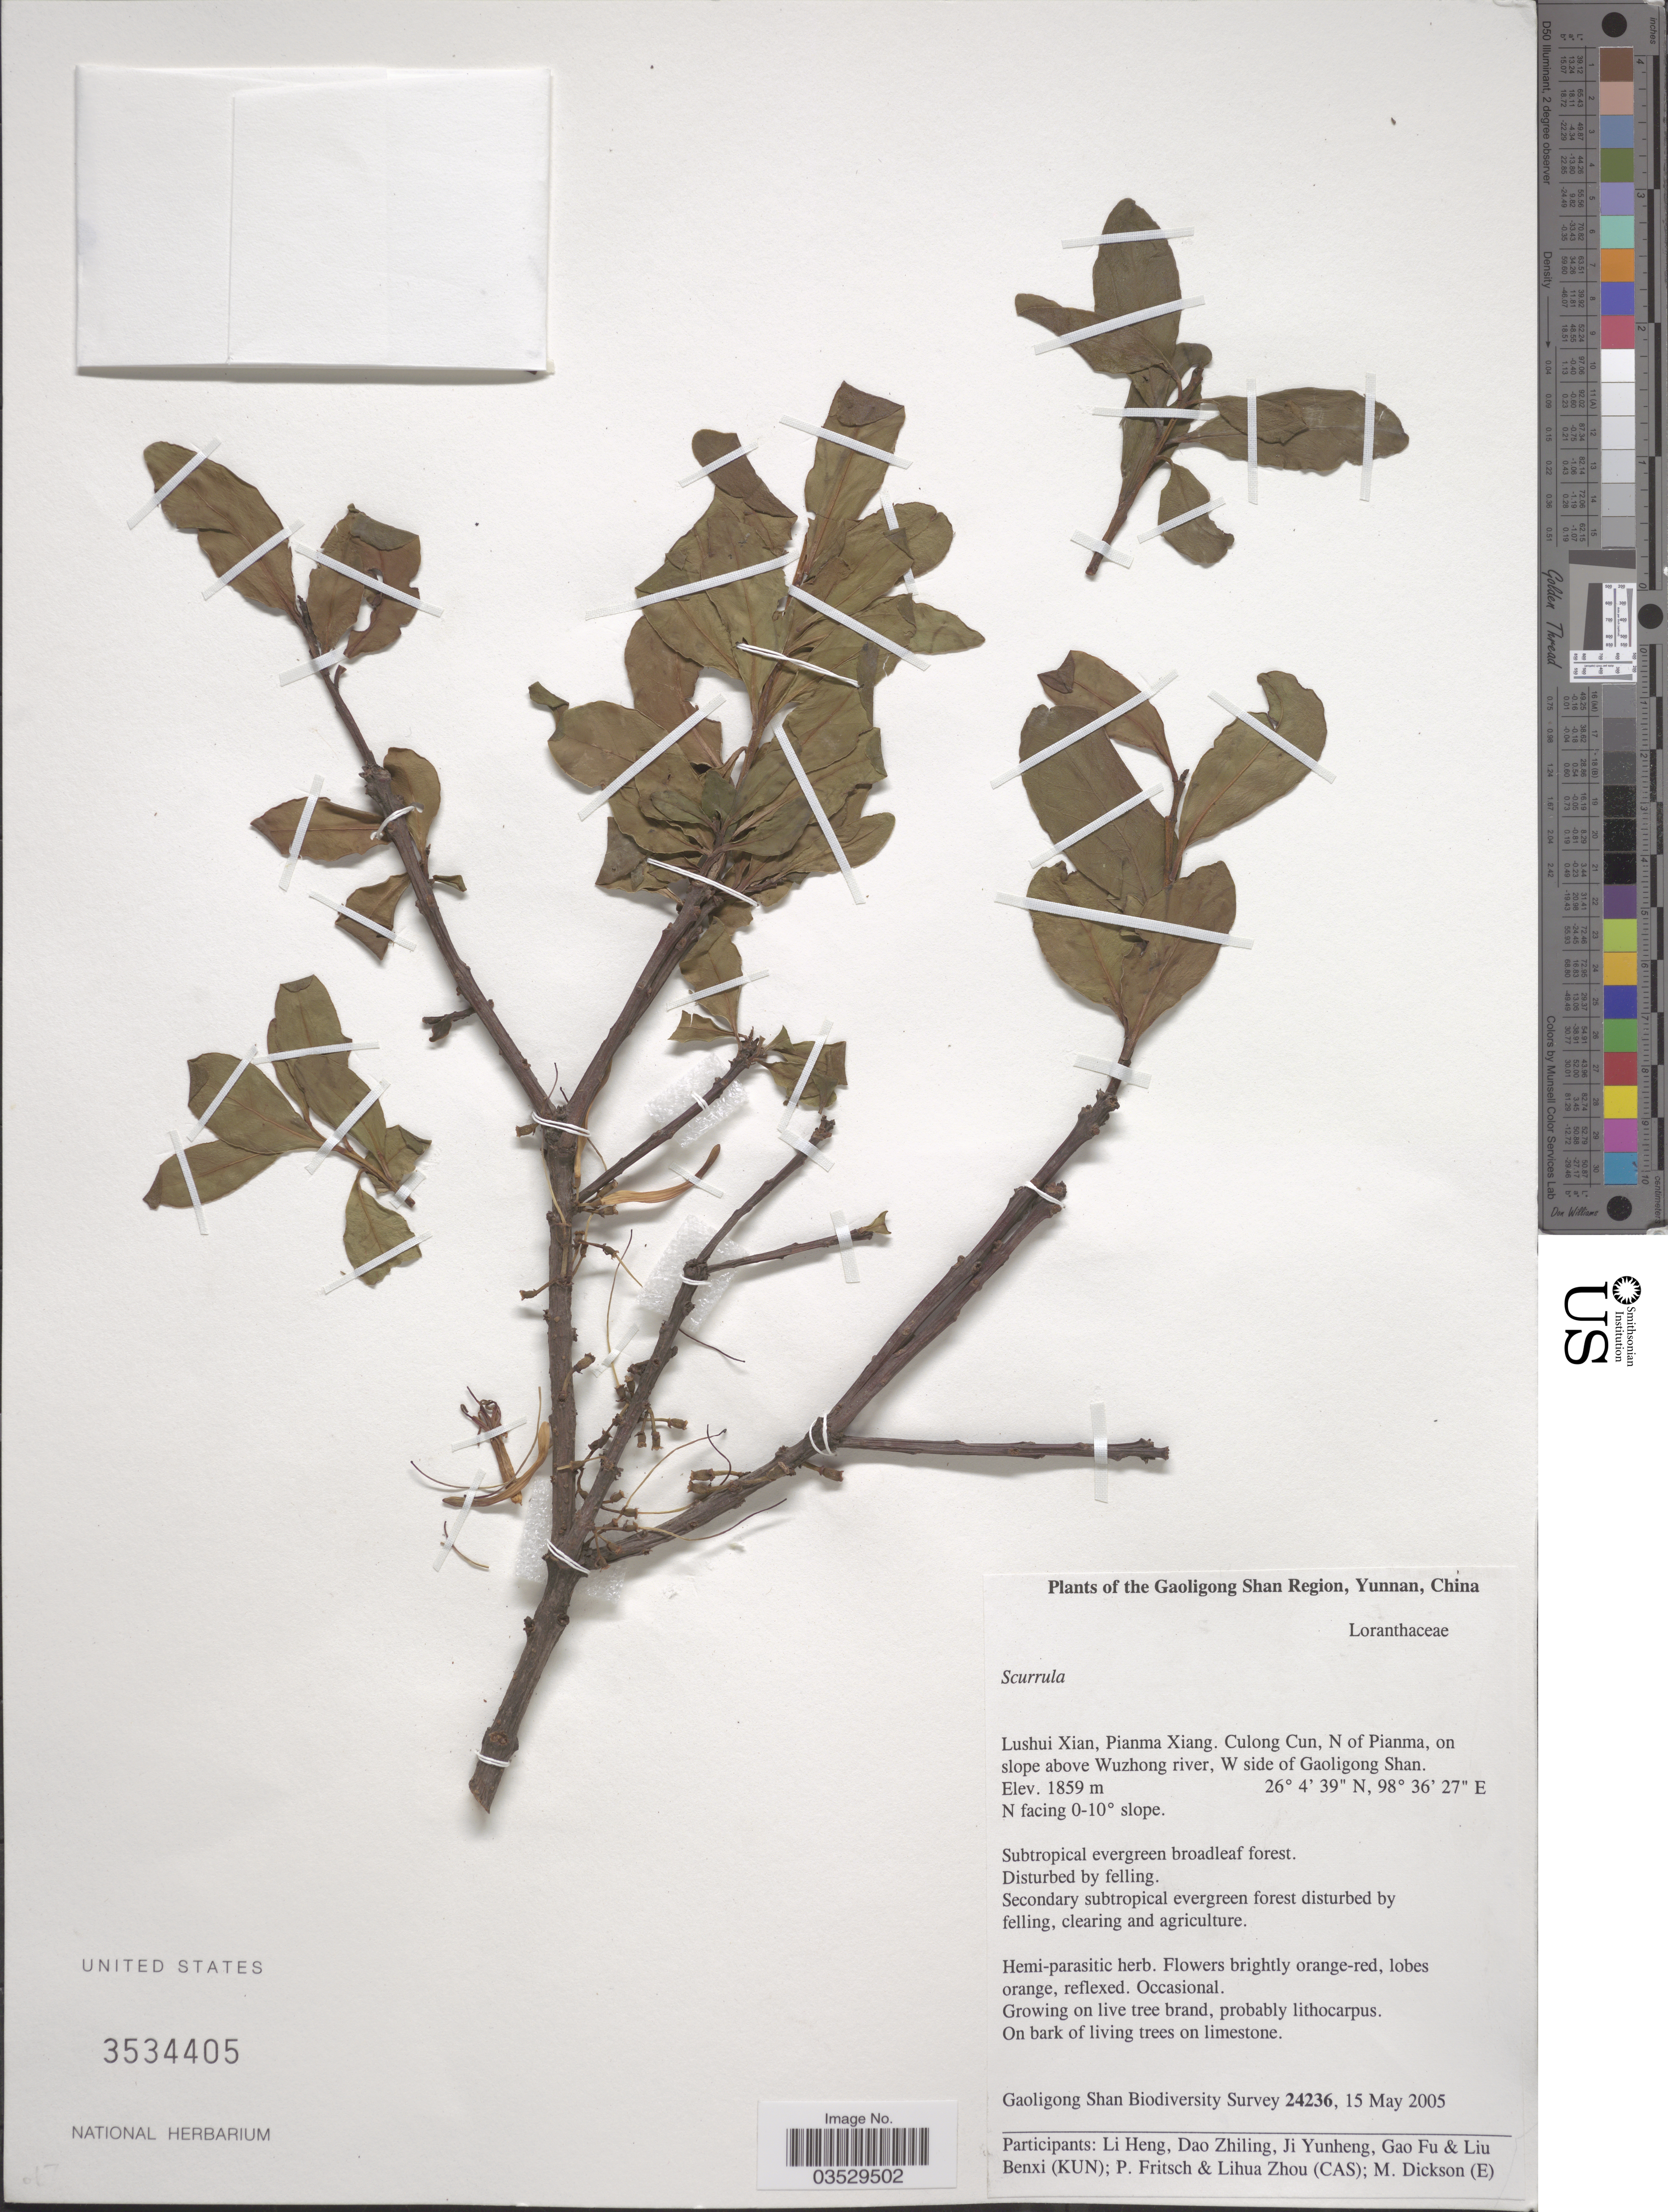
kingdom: Plantae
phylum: Tracheophyta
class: Magnoliopsida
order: Santalales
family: Loranthaceae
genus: Scurrula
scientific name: Scurrula sp.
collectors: Gaoligong Shan Biodiversity Survey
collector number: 24236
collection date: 2005-05-15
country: China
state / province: Yunnan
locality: Gaoligong Shan Region. Lushui Xian, Pianma Xiang, Culong Cun, N of Pianma, on slope above Wuzhong river, W side of Gaoligong Shan. N facing 0-10° slope.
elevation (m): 1859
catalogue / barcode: US 3534405